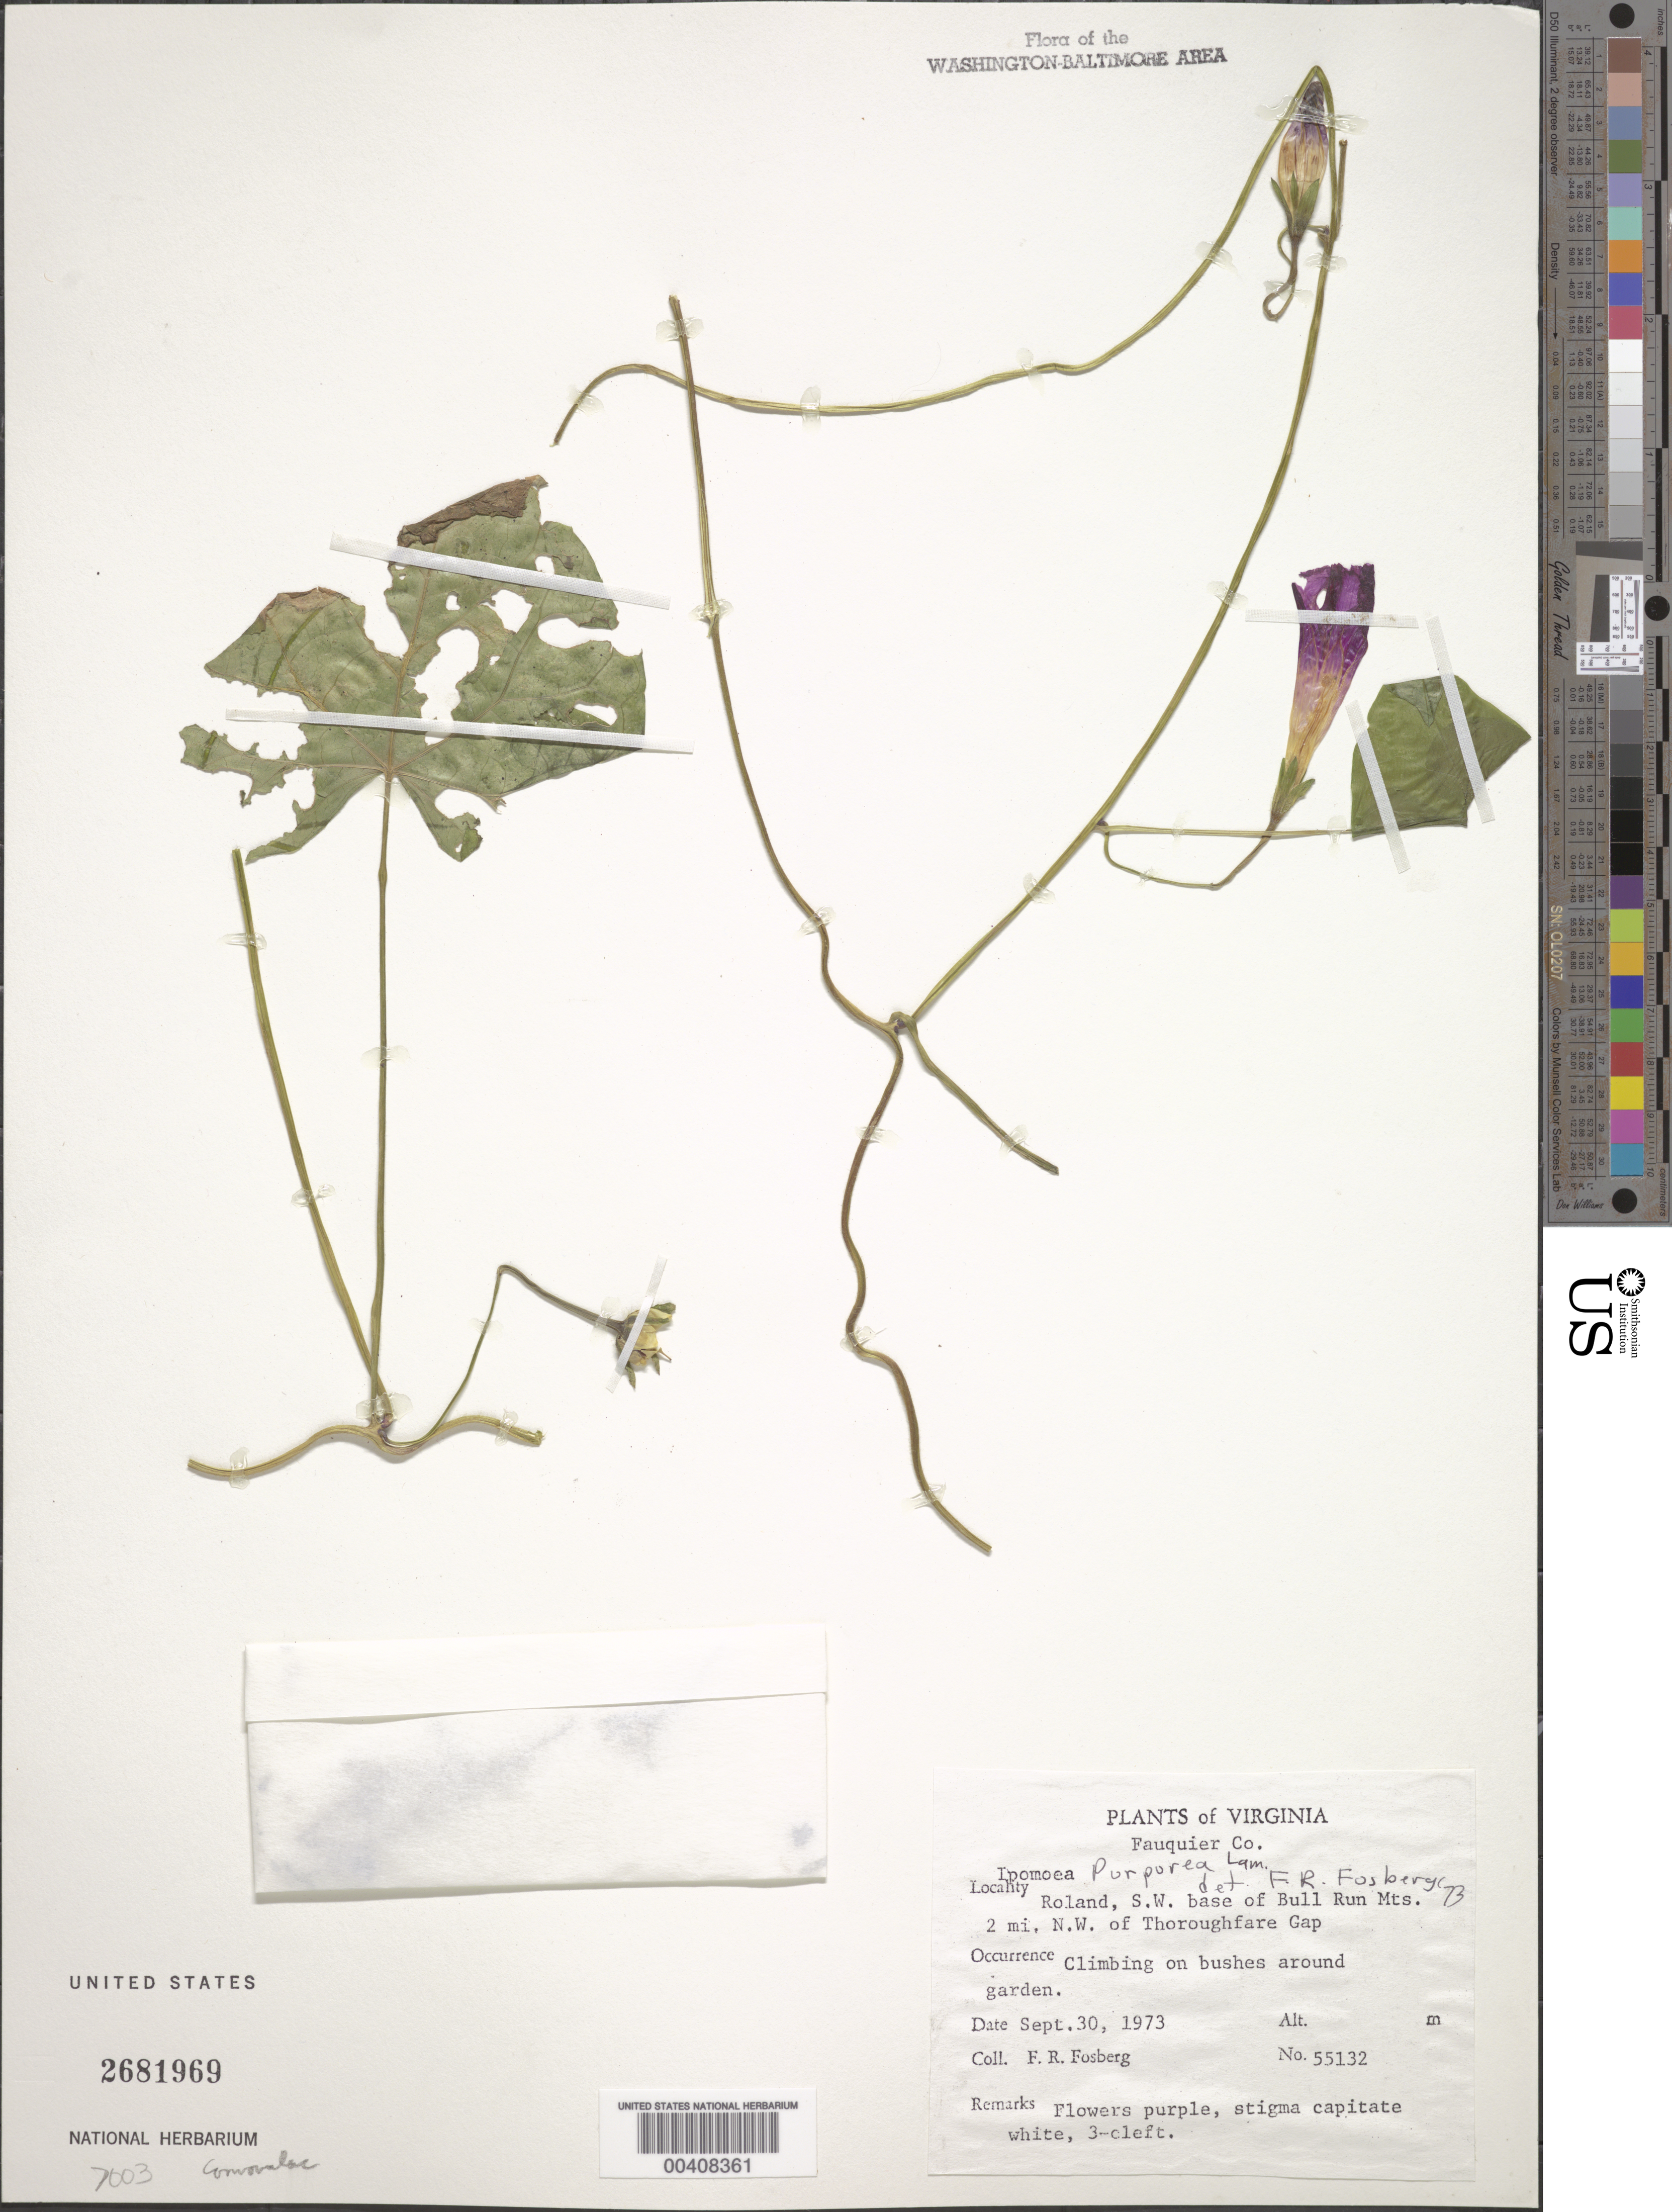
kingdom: Plantae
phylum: Tracheophyta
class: Magnoliopsida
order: Solanales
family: Convolvulaceae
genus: Ipomoea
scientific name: Ipomoea purpurea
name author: (L.) Roth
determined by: Fosberg, F. R.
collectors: F. R. Fosberg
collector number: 55132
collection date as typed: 30 Sep 1973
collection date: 1973-09-30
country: United States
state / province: Virginia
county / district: Fauquier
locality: Roland, SW base of Bull Run Mts., 2 mi. NW of Thoroughfare Gap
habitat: On bushes around garden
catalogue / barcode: US 2681969